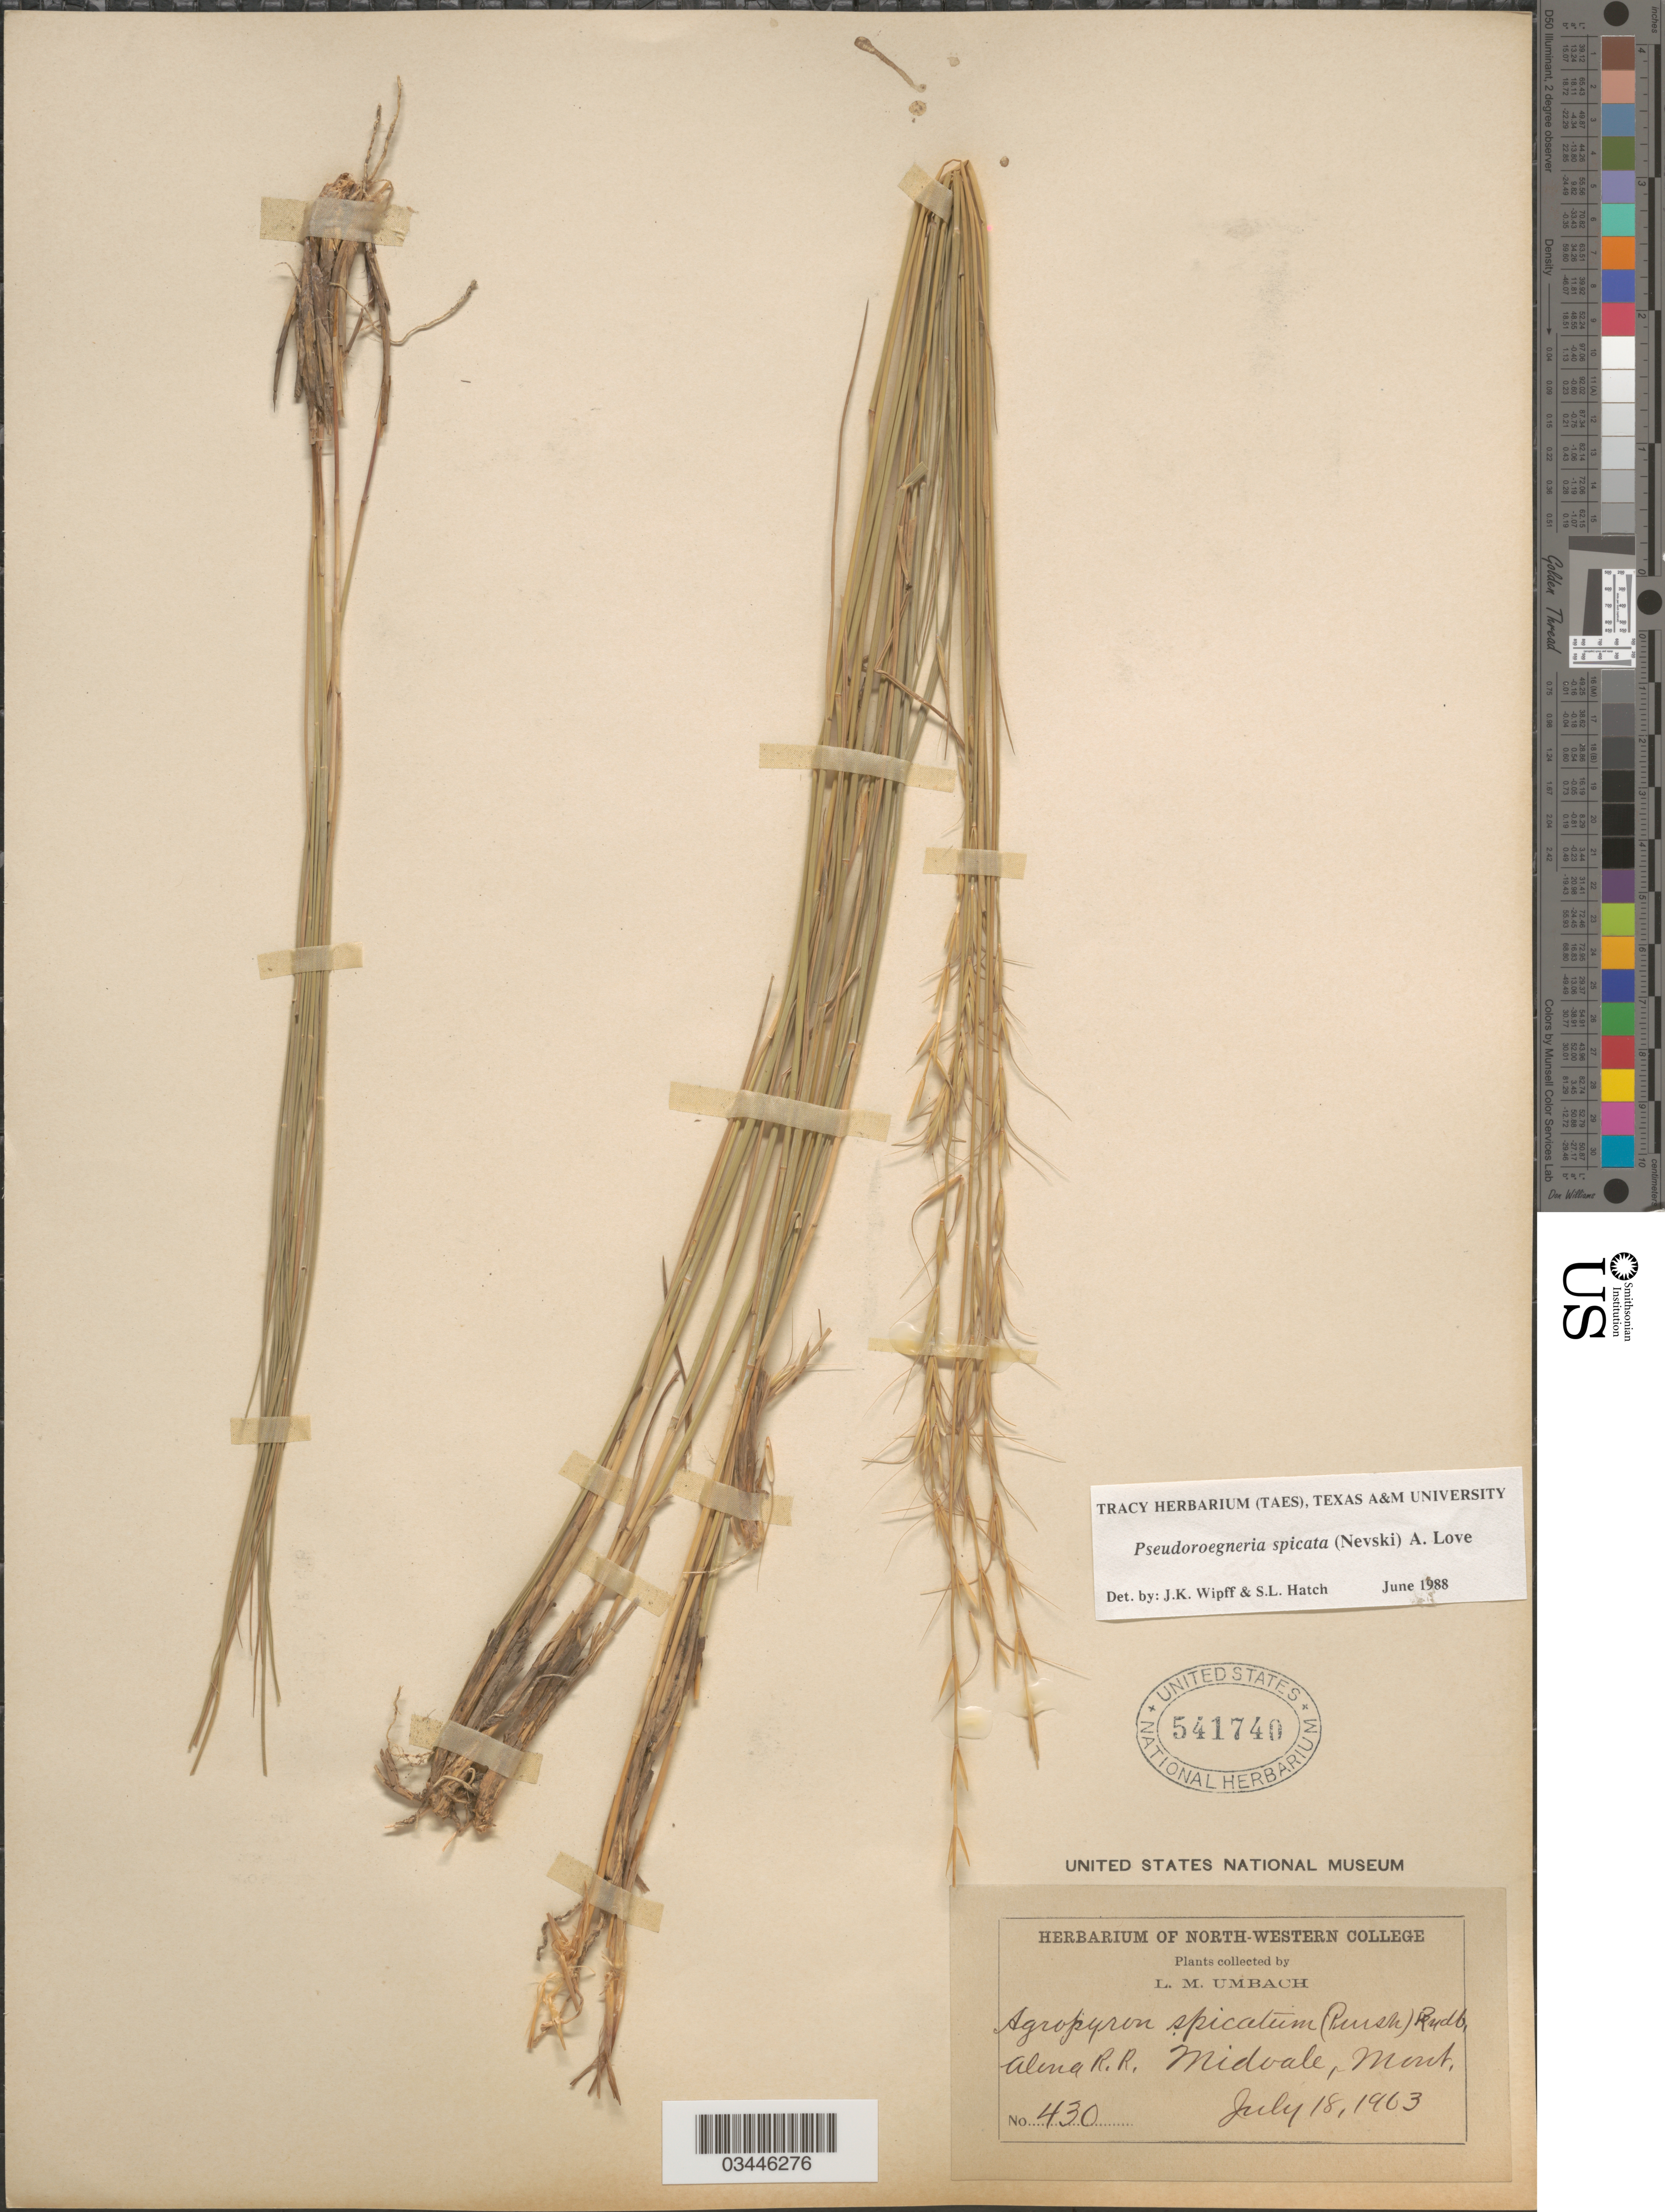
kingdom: Plantae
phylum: Tracheophyta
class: Liliopsida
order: Poales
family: Poaceae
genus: Pseudoroegneria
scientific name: Pseudoroegneria spicata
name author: (Pursh) Á. Löve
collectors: L. M. Umbach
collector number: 430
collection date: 1963-07-18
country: United States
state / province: Montana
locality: Along R.R. Midvale.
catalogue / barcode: US 541740